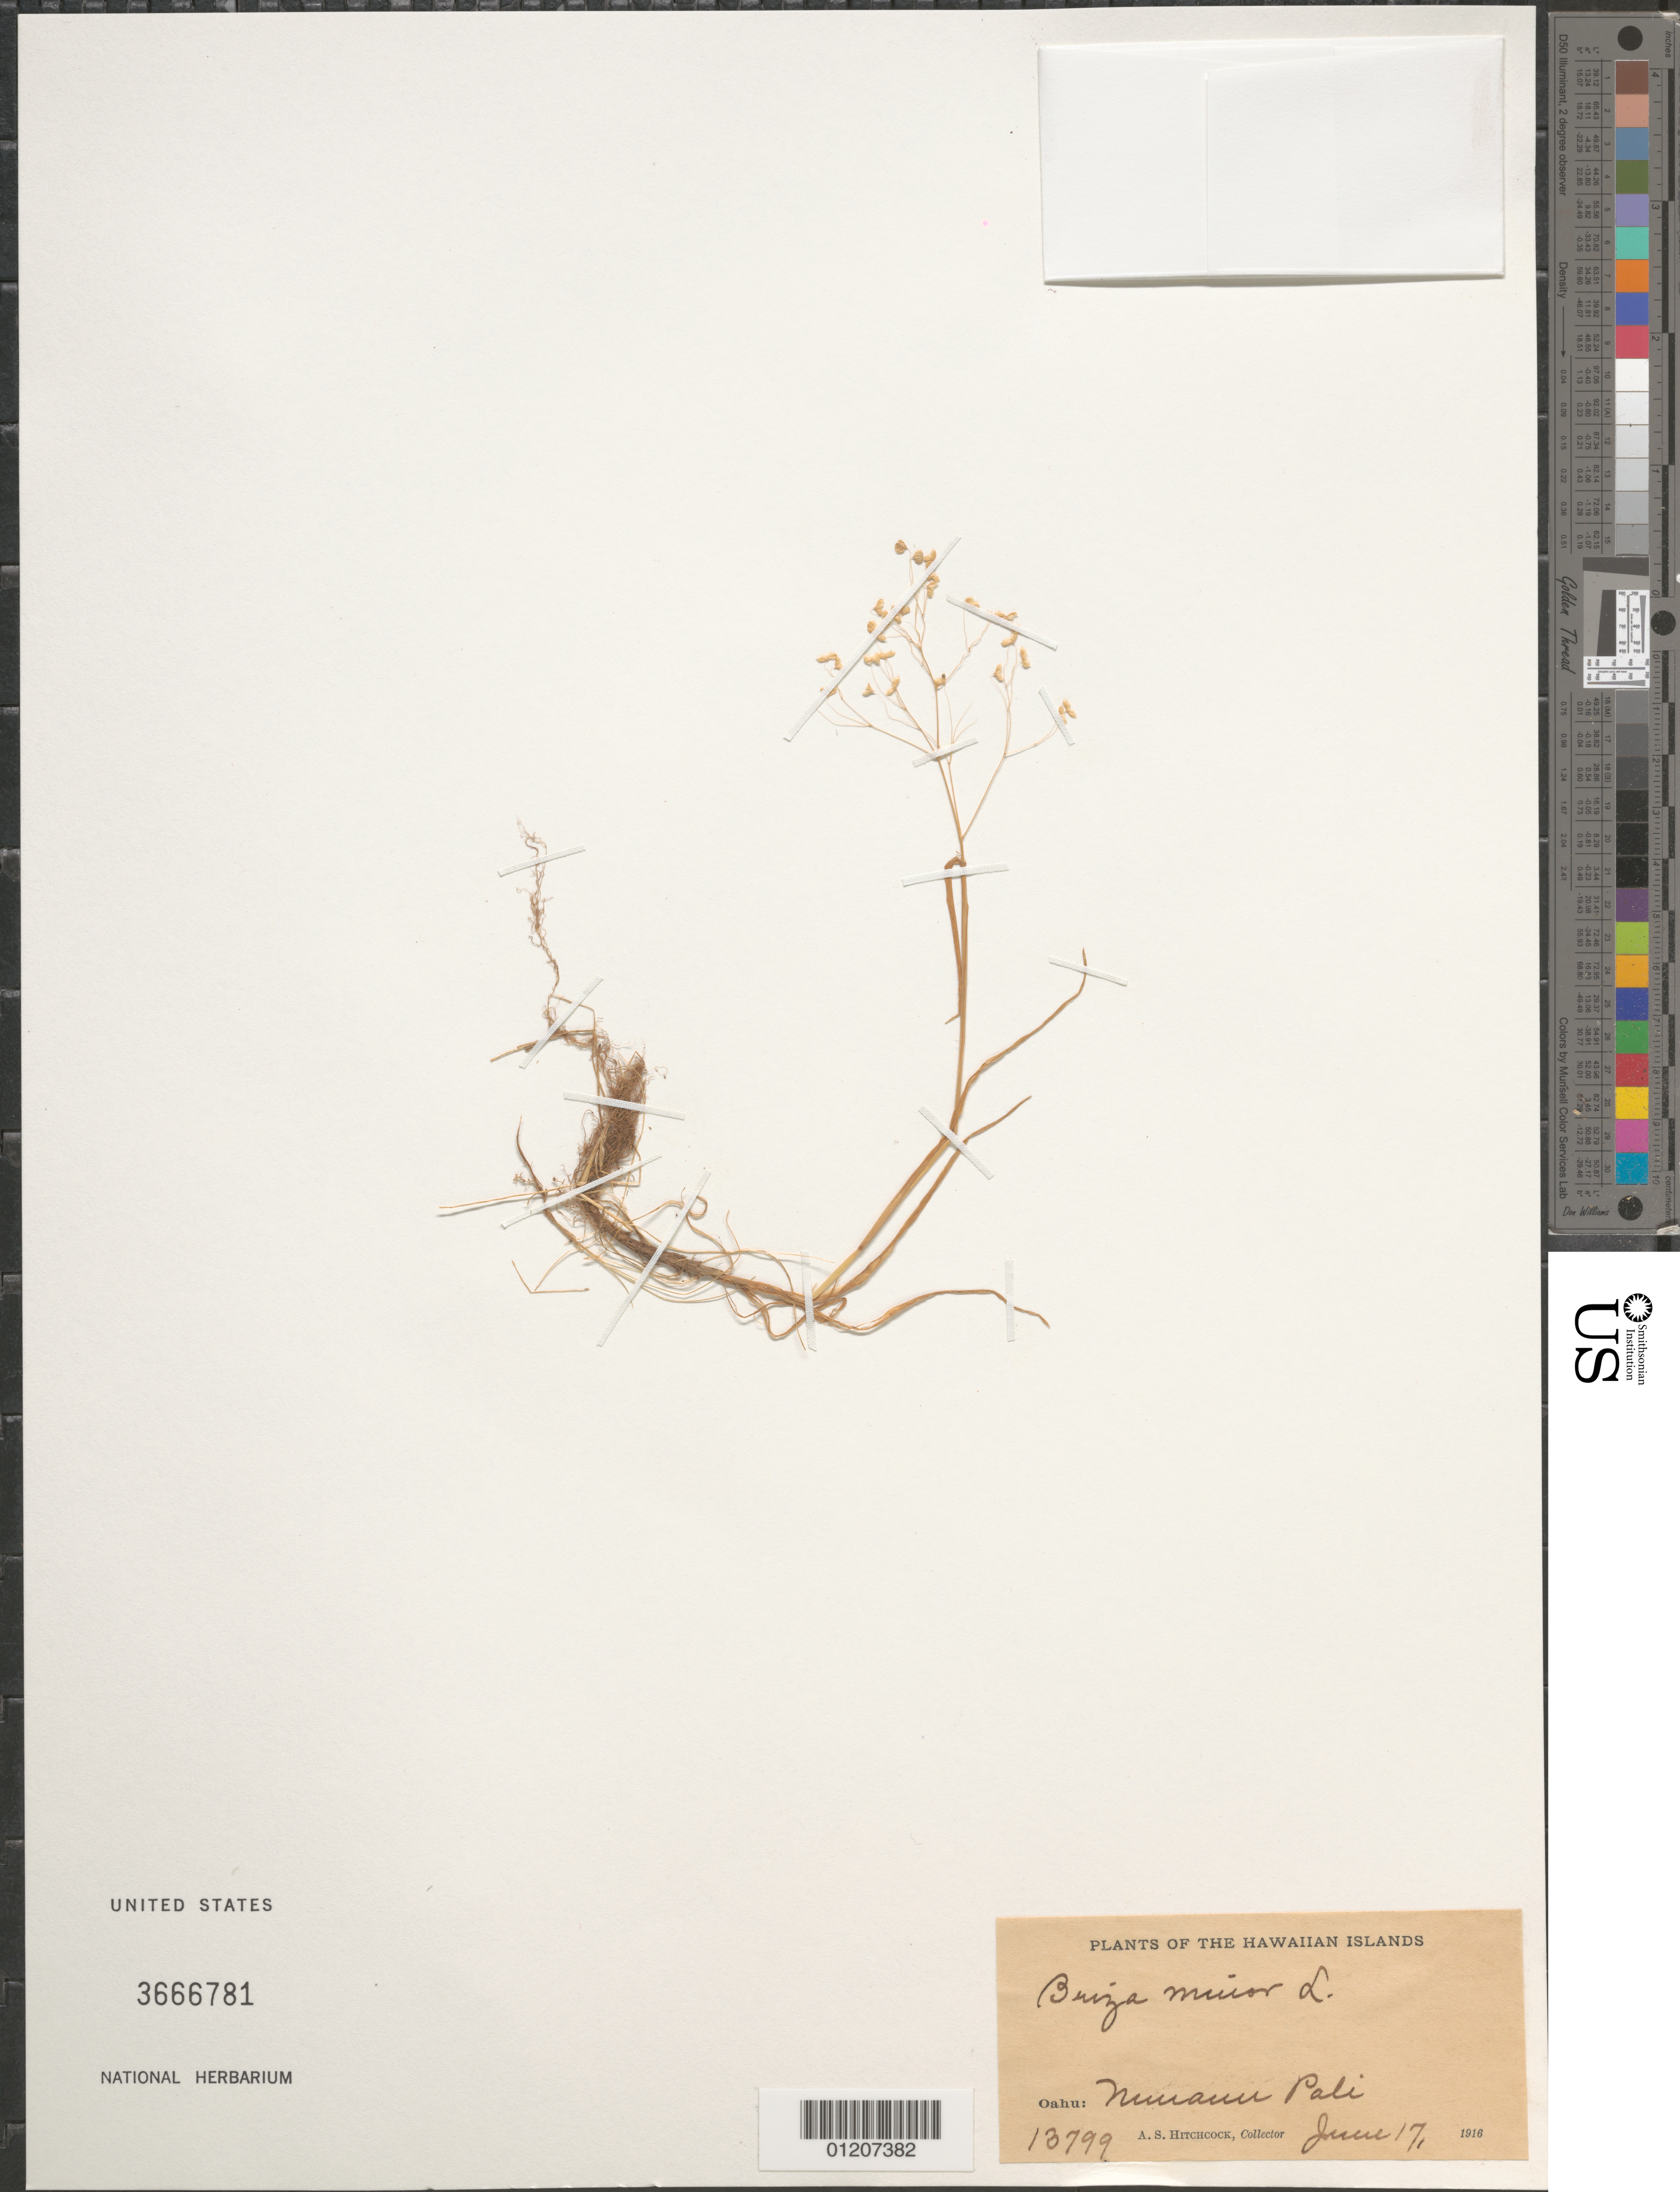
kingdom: Plantae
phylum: Tracheophyta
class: Liliopsida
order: Poales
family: Poaceae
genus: Briza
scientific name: Briza minor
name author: L.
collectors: A. S. Hitchcock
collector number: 13799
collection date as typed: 17 Jun 1916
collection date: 1916-06-17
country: United States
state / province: Hawaii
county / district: Honolulu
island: Oahu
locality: Nuuanu Pali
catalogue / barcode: US 3666781